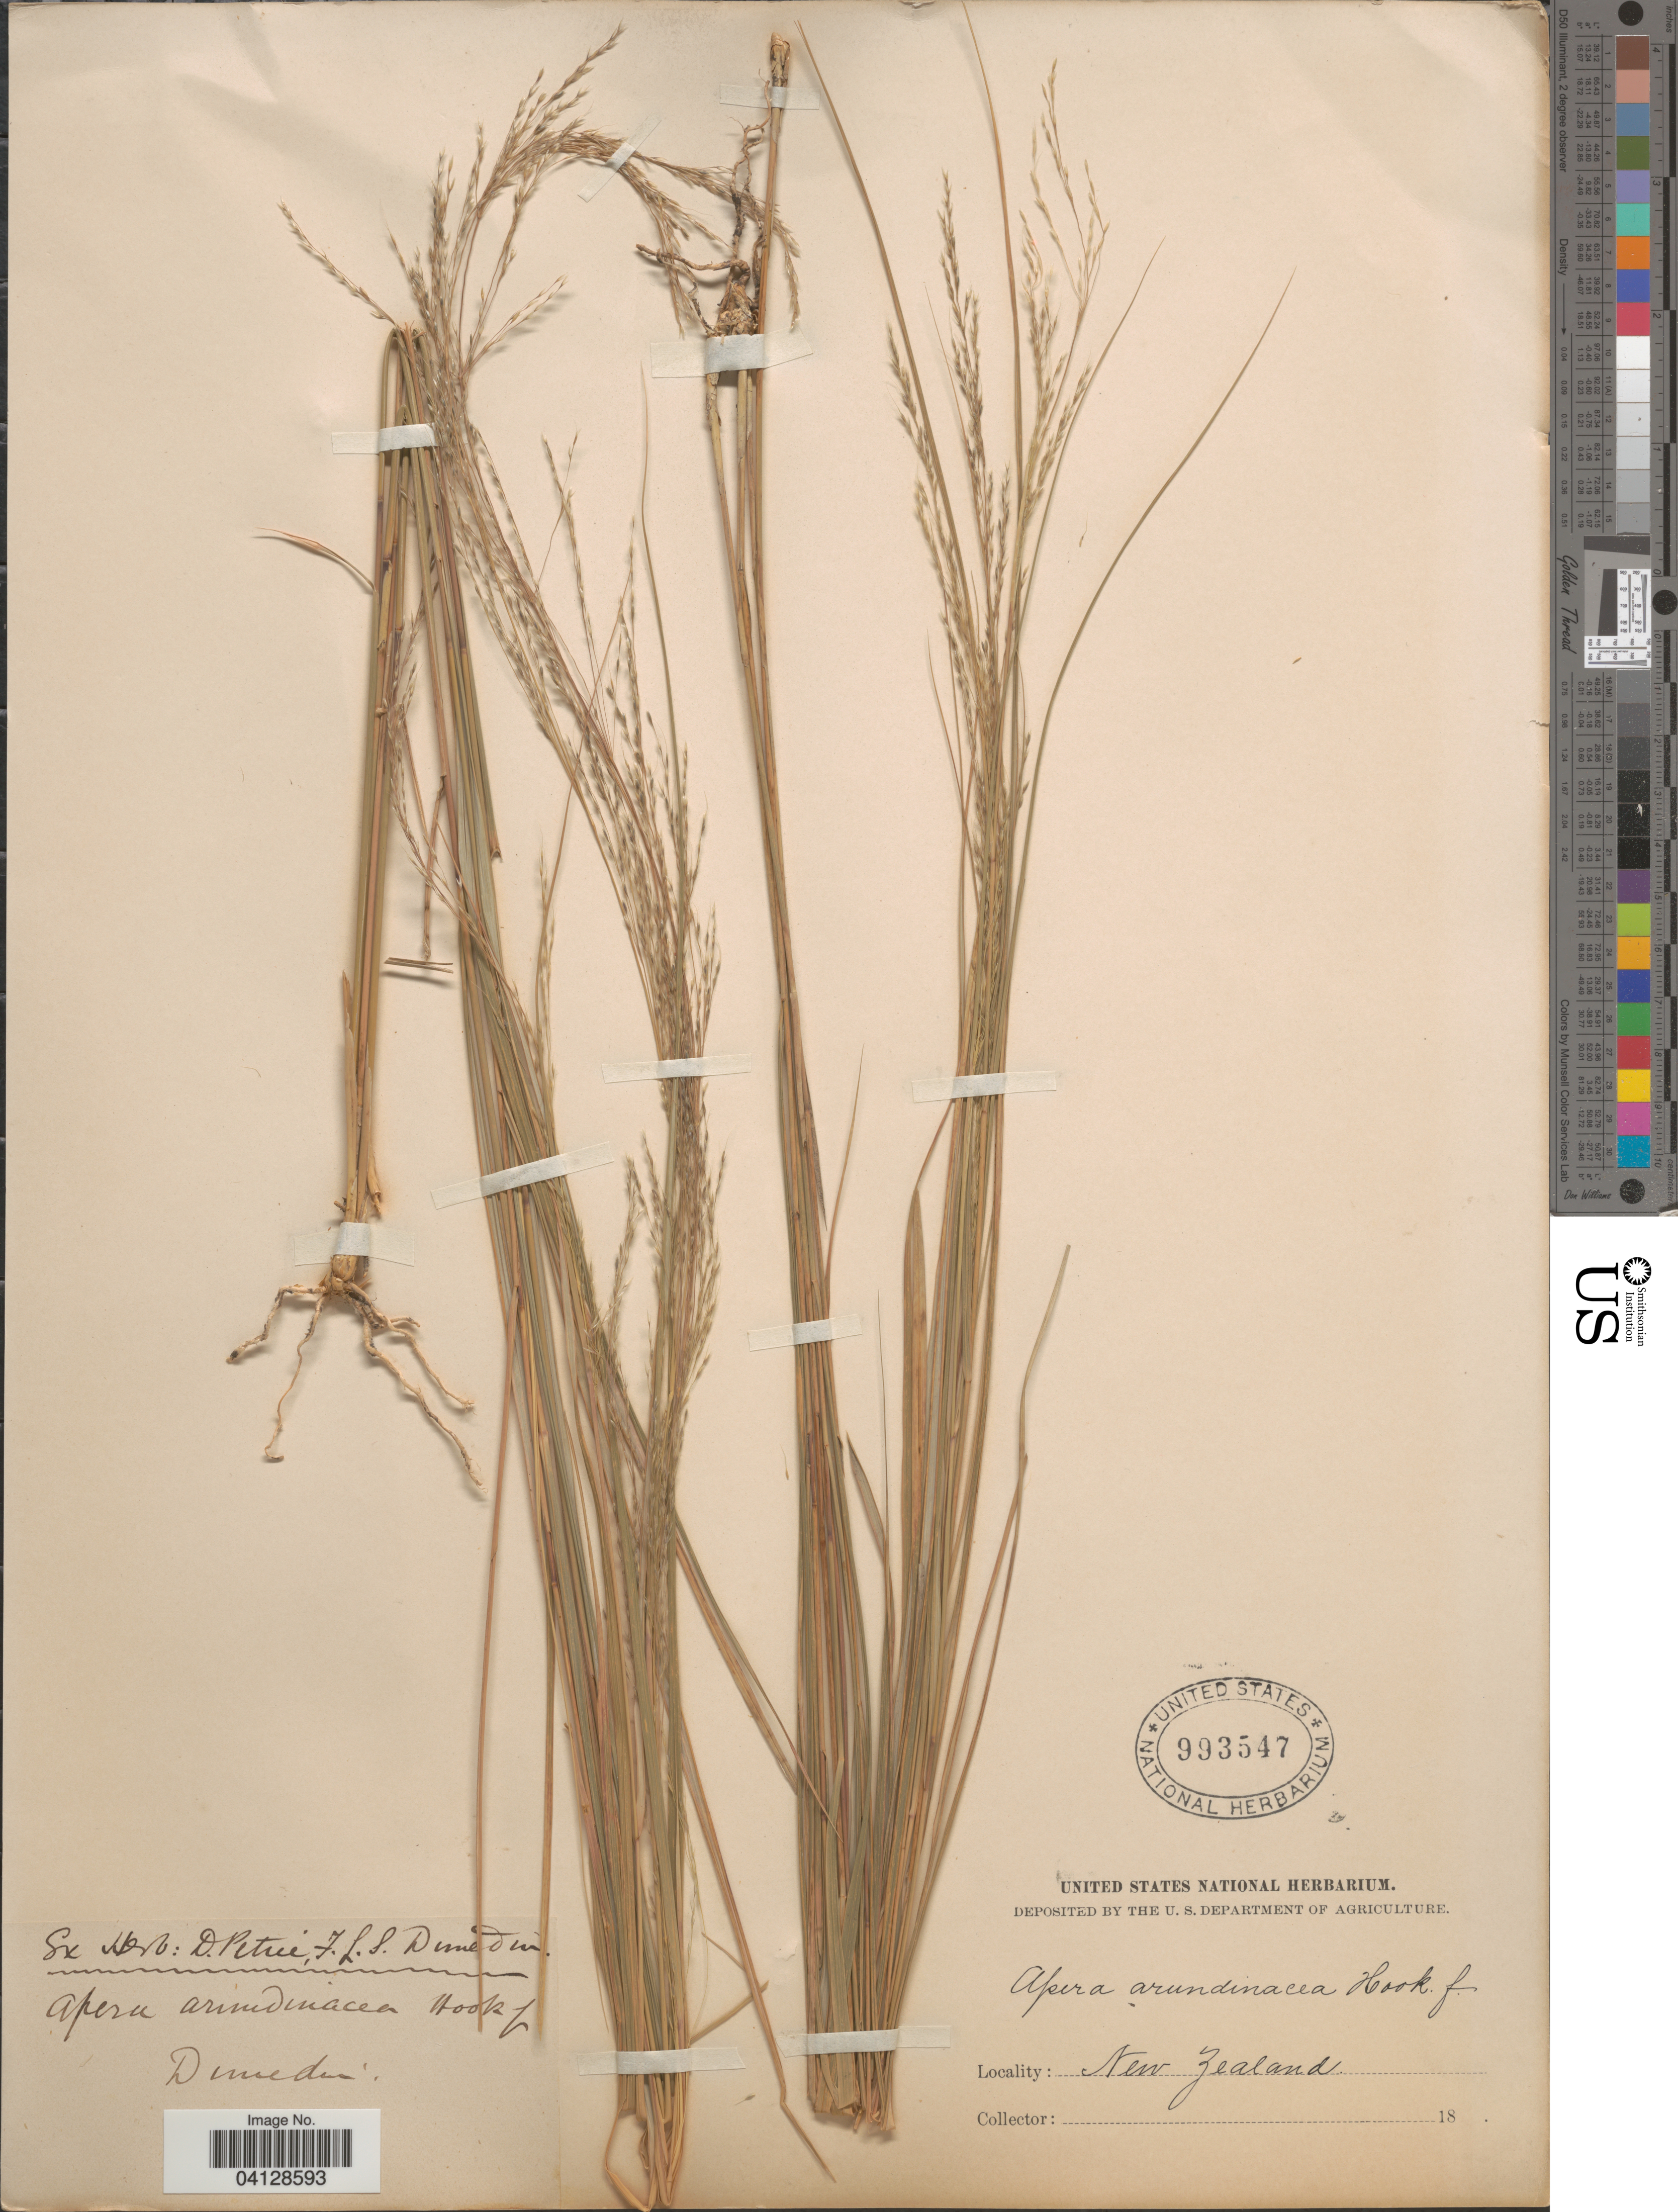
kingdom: Plantae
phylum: Tracheophyta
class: Liliopsida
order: Poales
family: Poaceae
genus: Apera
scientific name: Apera arundinacea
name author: Hook. f.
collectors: Ex Herb D. Petrie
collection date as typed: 18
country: New Zealand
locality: Dunedin.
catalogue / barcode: US 993547